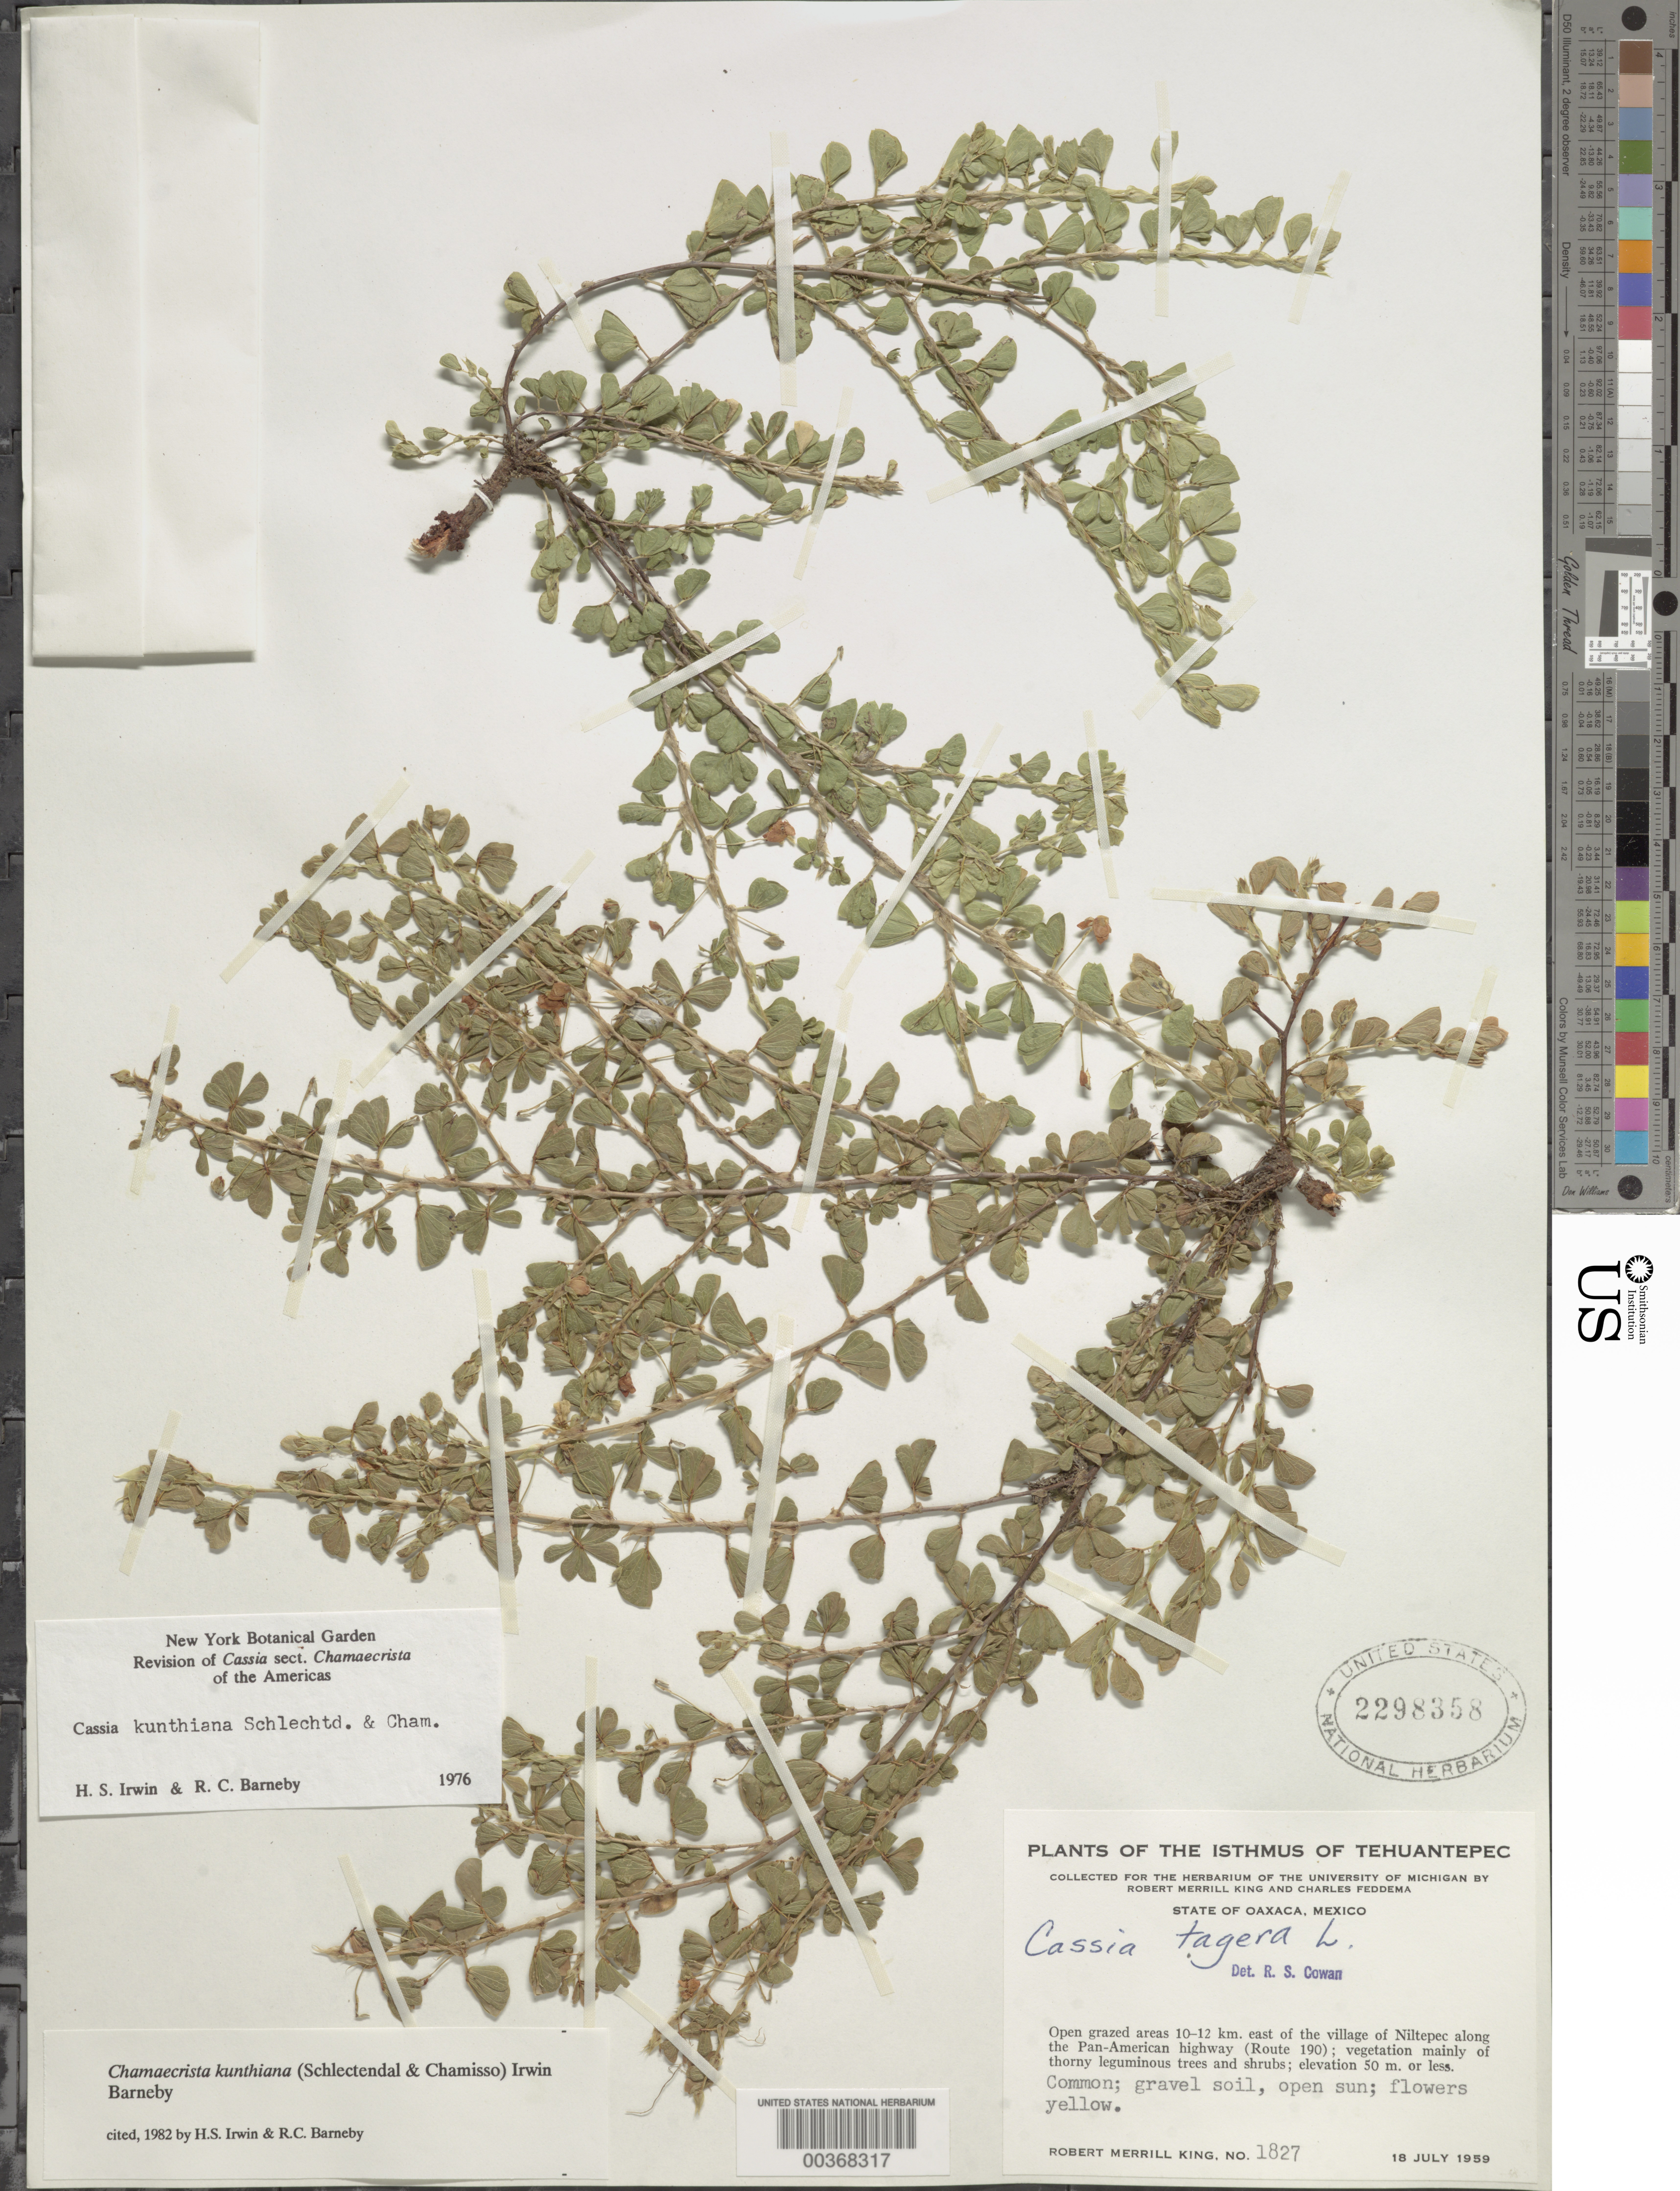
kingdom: Plantae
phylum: Tracheophyta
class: Magnoliopsida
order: Fabales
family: Fabaceae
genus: Chamaecrista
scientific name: Chamaecrista kunthiana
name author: (Schltdl. & Cham.) H.S. Irwin & Barneby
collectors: R. M. King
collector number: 1827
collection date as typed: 18 Jul 1959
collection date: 1959-07-18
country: Mexico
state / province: Oaxaca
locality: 10-12 km E of Nilttepec, along the Pan-American Highway, route 190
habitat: Open grazed areas; open sun; gravel soil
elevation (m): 50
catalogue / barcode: US 2298358